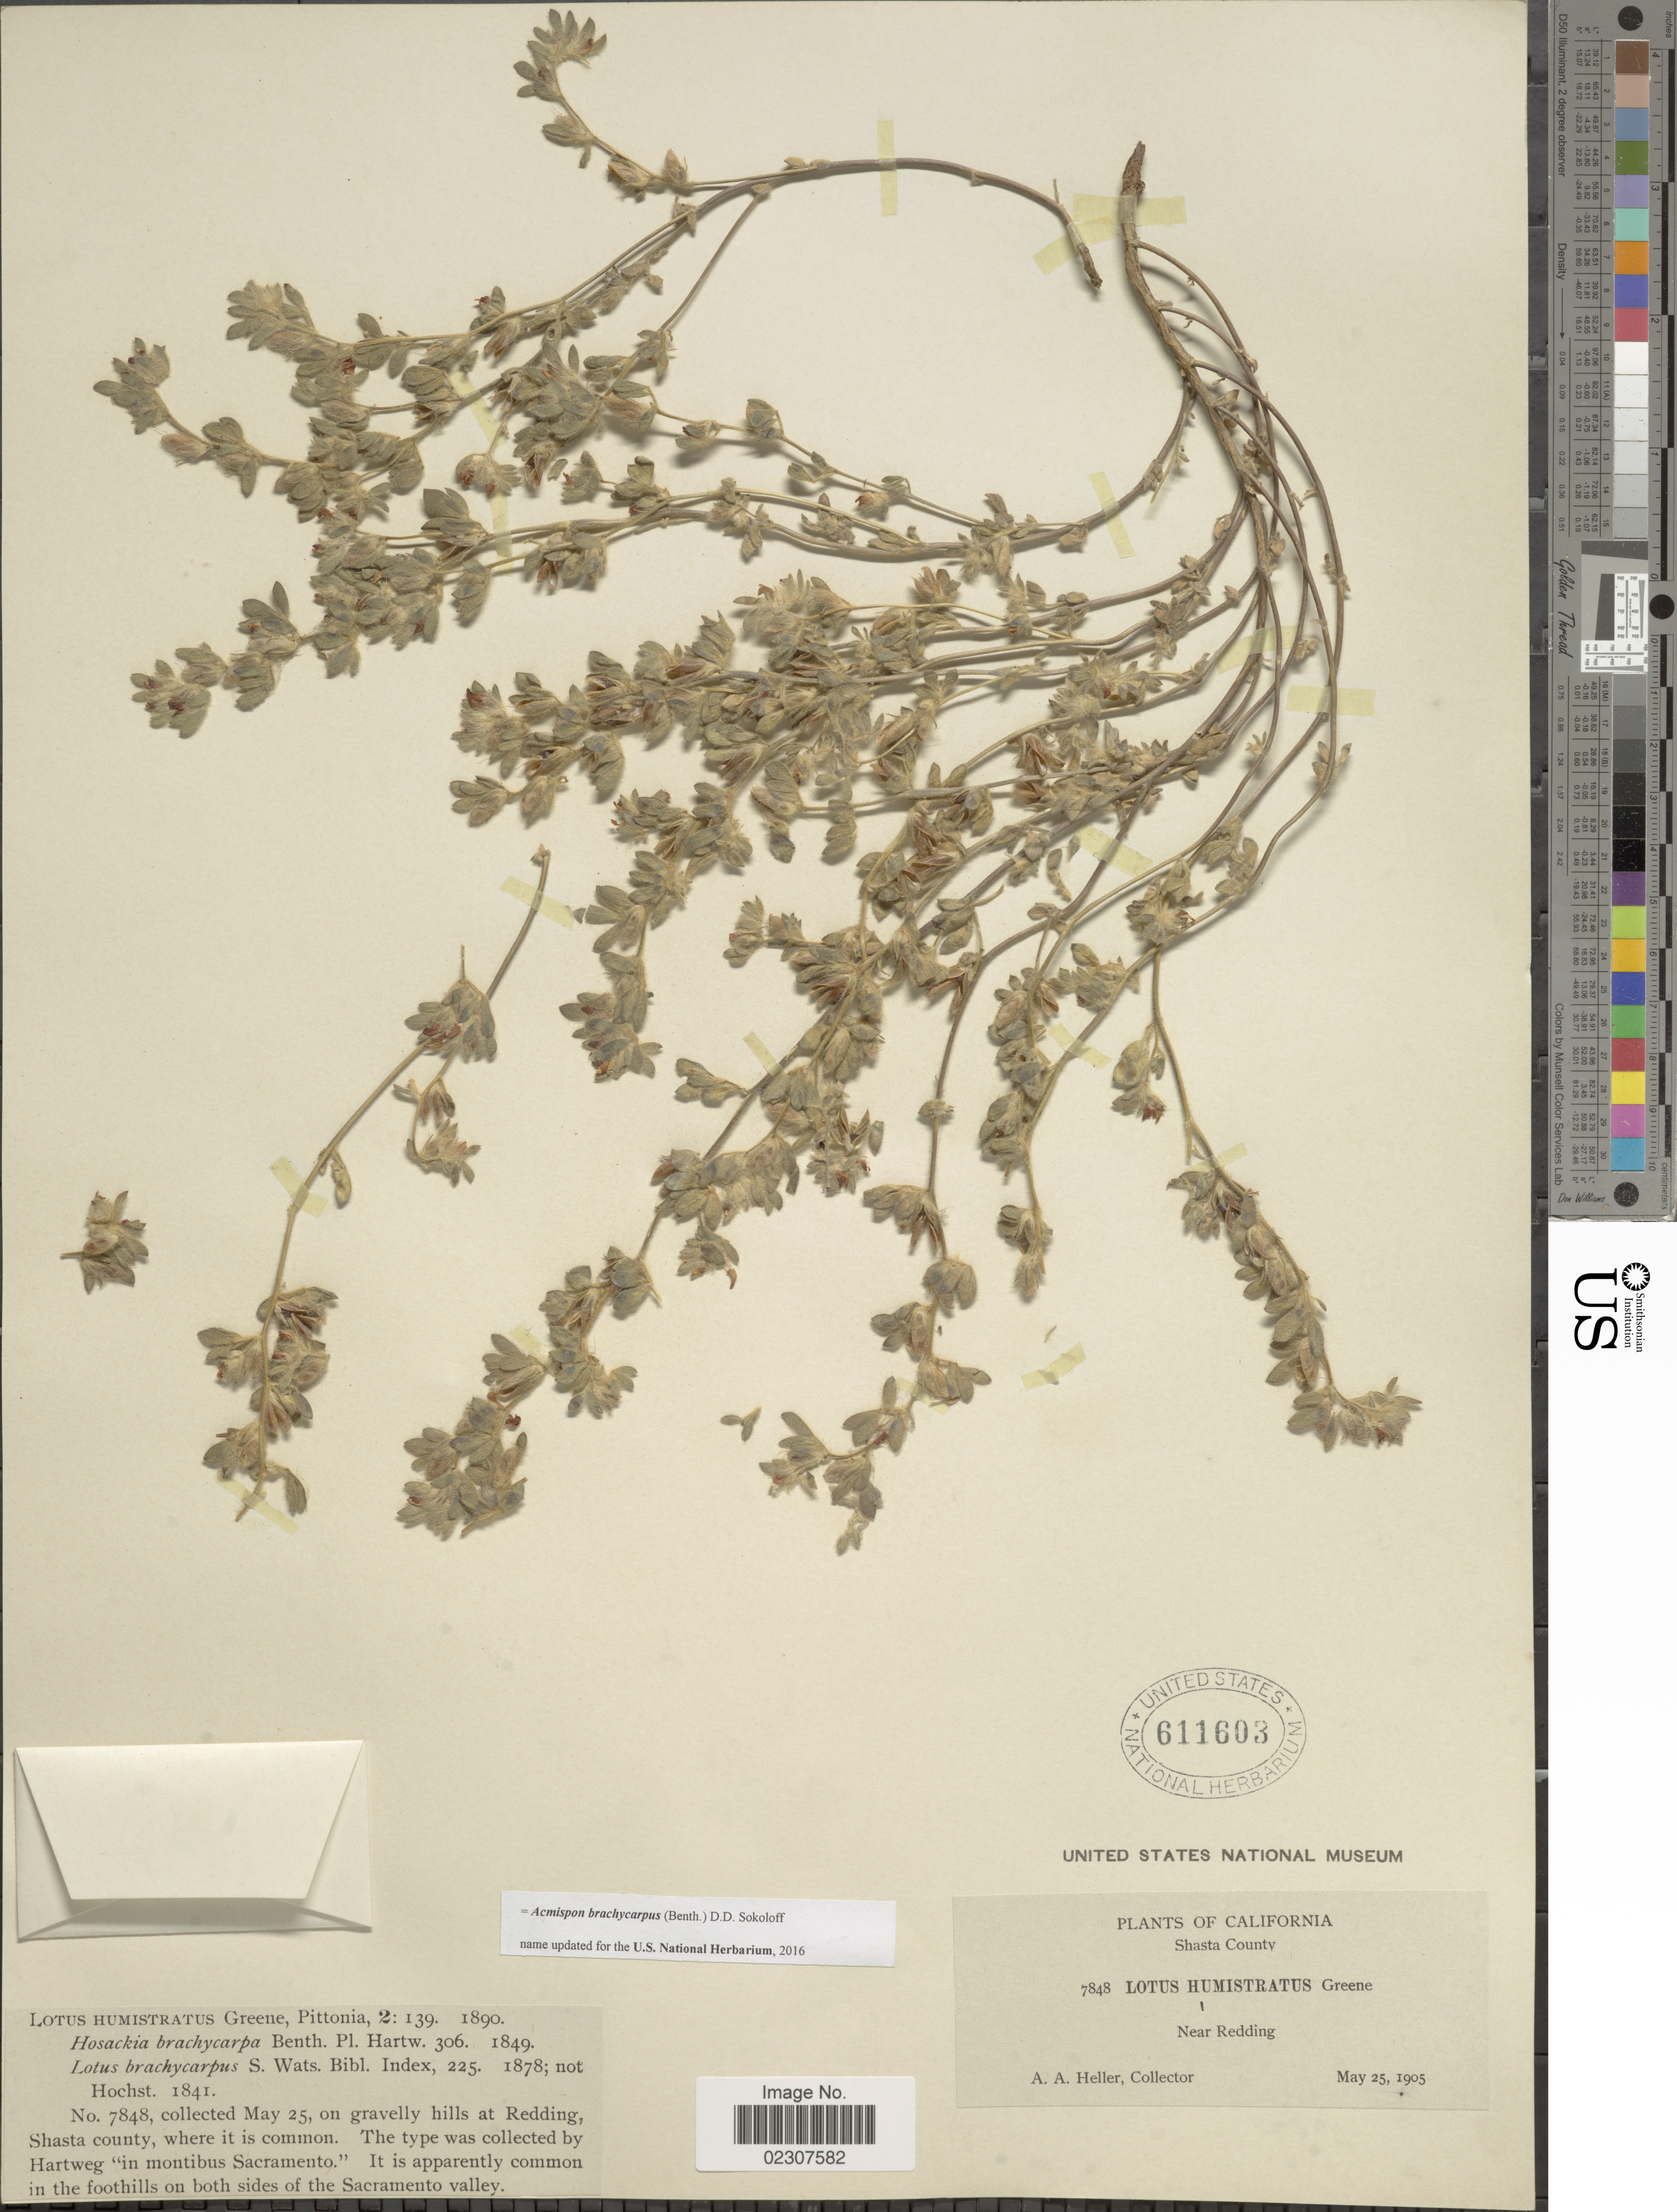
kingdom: Plantae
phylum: Tracheophyta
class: Magnoliopsida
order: Fabales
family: Fabaceae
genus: Acmispon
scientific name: Acmispon brachycarpus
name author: (Benth.) D.D. Sokoloff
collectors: A. A. Heller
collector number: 7848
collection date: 1905-05-25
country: United States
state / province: California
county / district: Shasta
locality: Shasta County, Near Redding, on gravelly hills at Redding, Shasta county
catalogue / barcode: US 611603